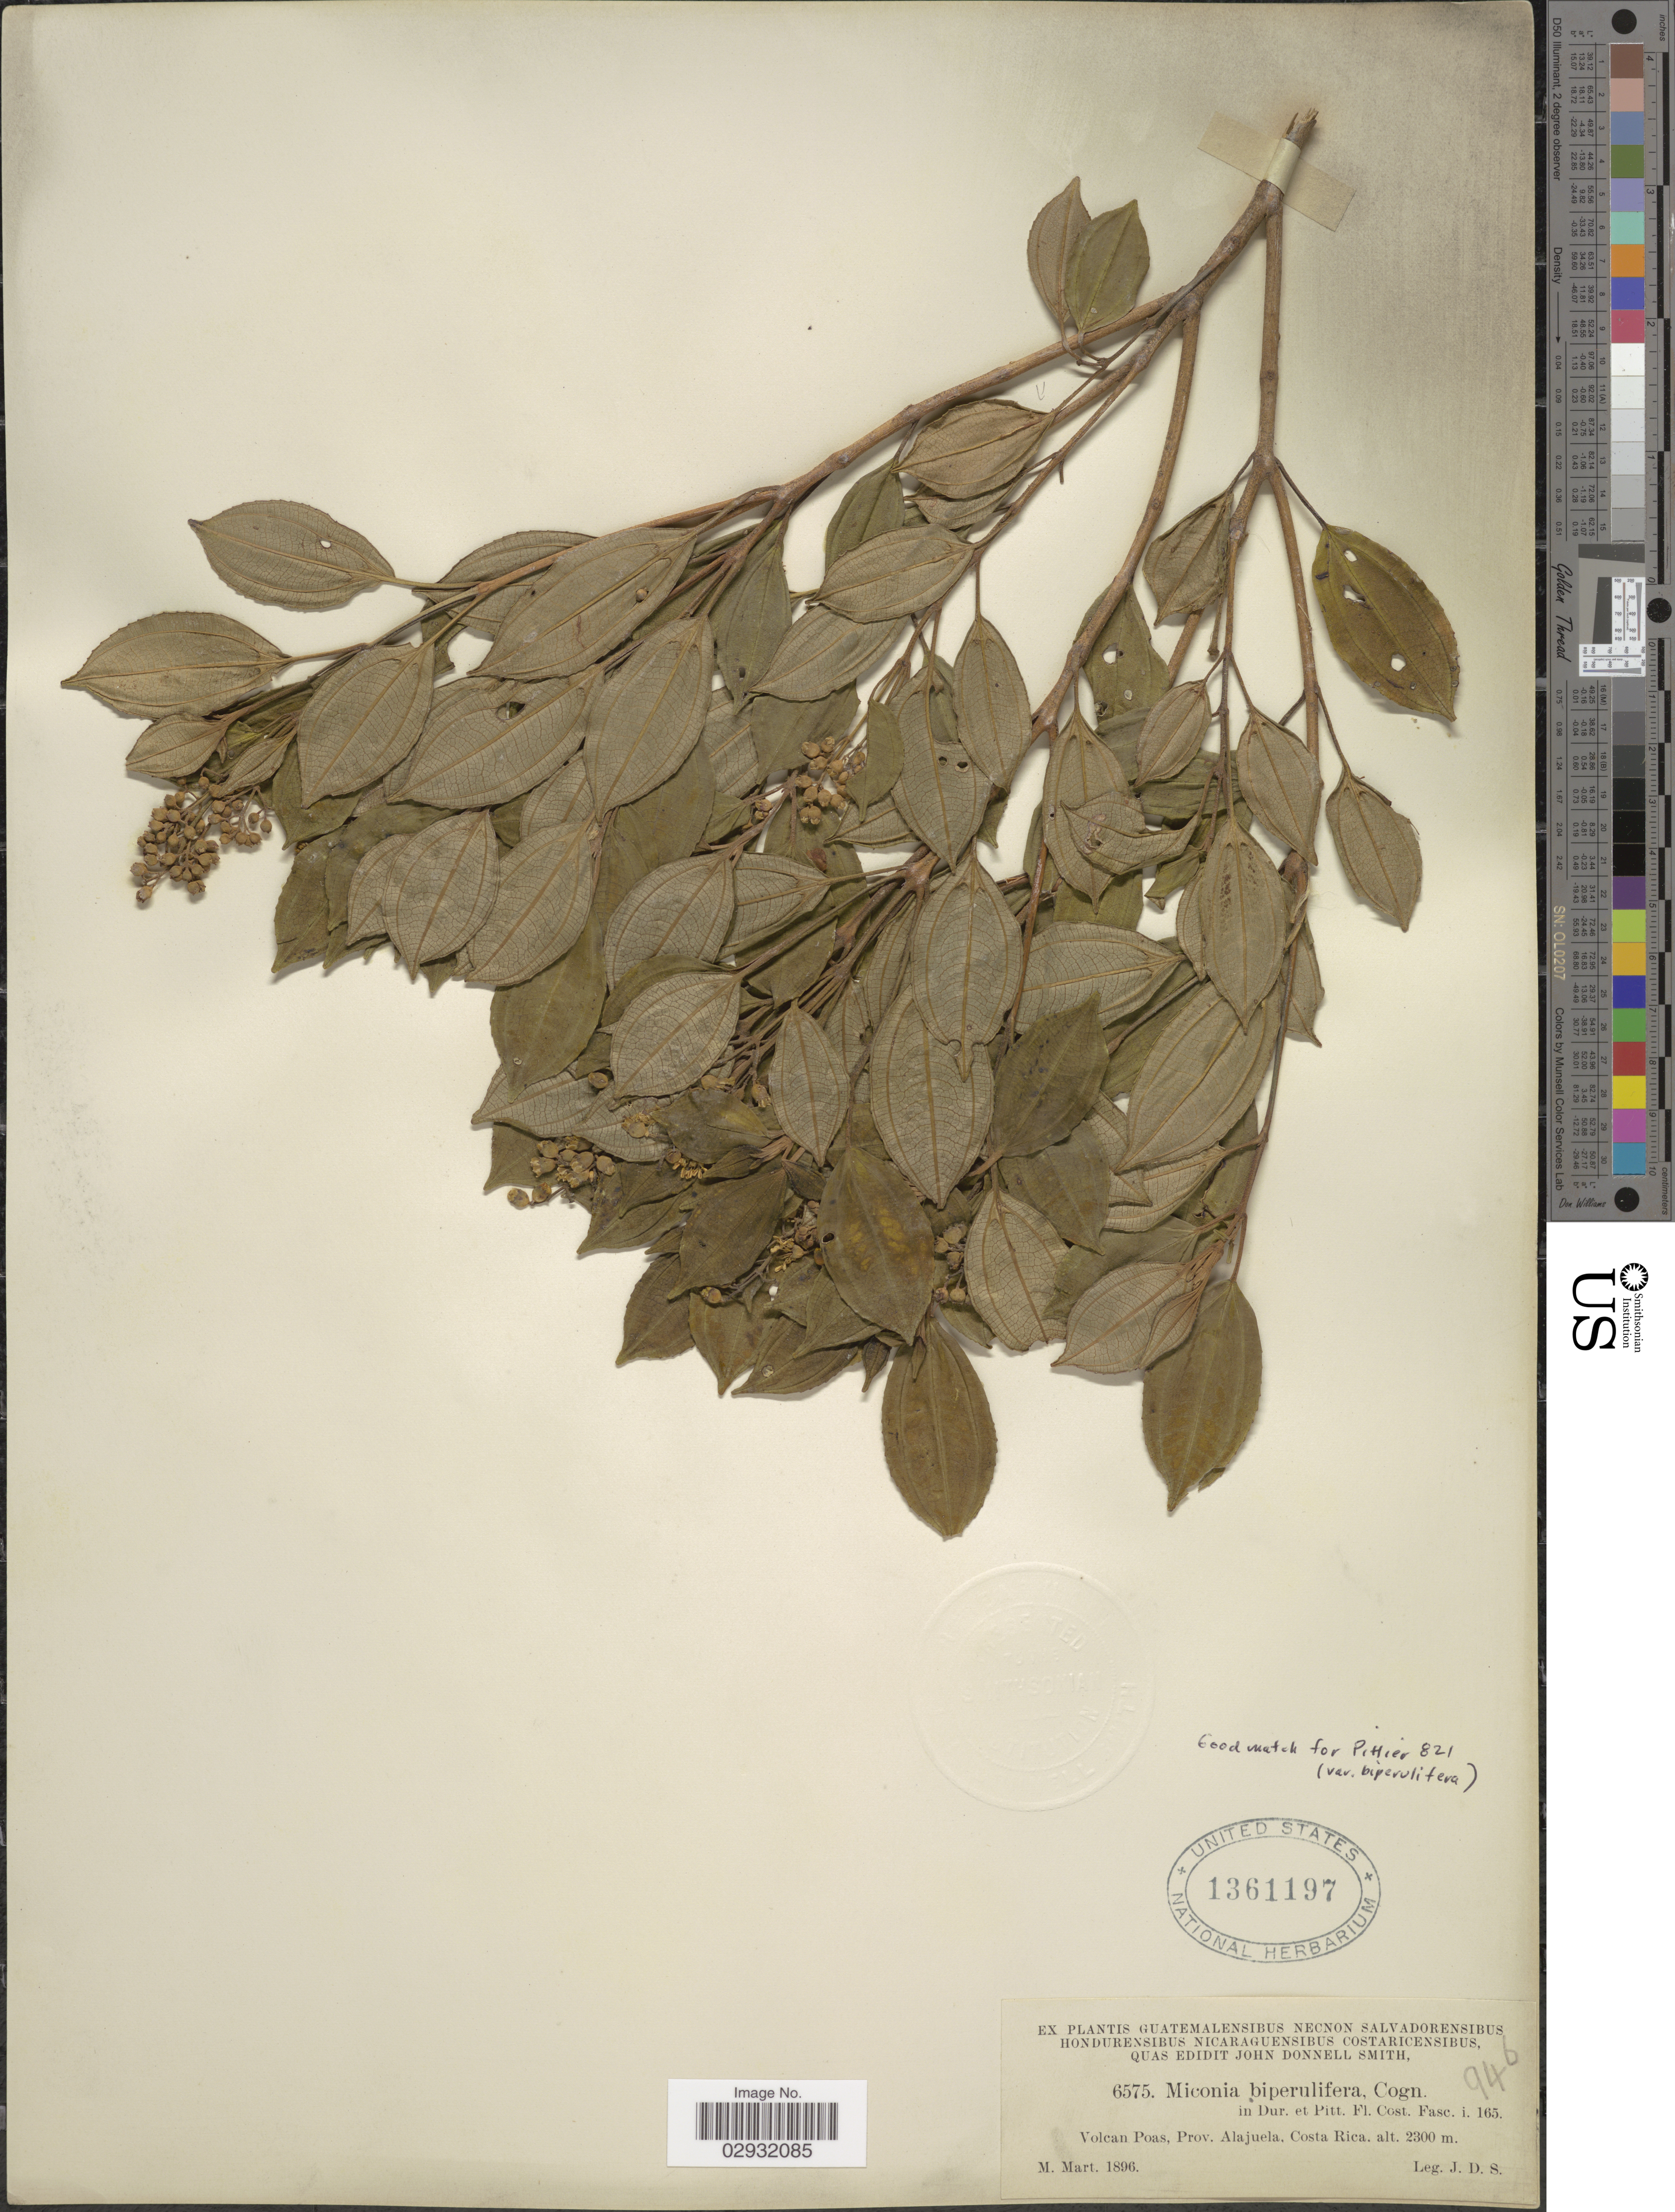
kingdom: Plantae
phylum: Tracheophyta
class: Magnoliopsida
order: Myrtales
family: Melastomataceae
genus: Miconia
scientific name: Miconia biperulifera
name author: Cogn. in A. DC.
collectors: J. Donnell Smith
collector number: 6575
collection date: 1896-03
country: Costa Rica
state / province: Alajuela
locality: Volcan Poas, Prov. Alajuela, Costa Rica.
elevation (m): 2300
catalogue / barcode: US 1361197